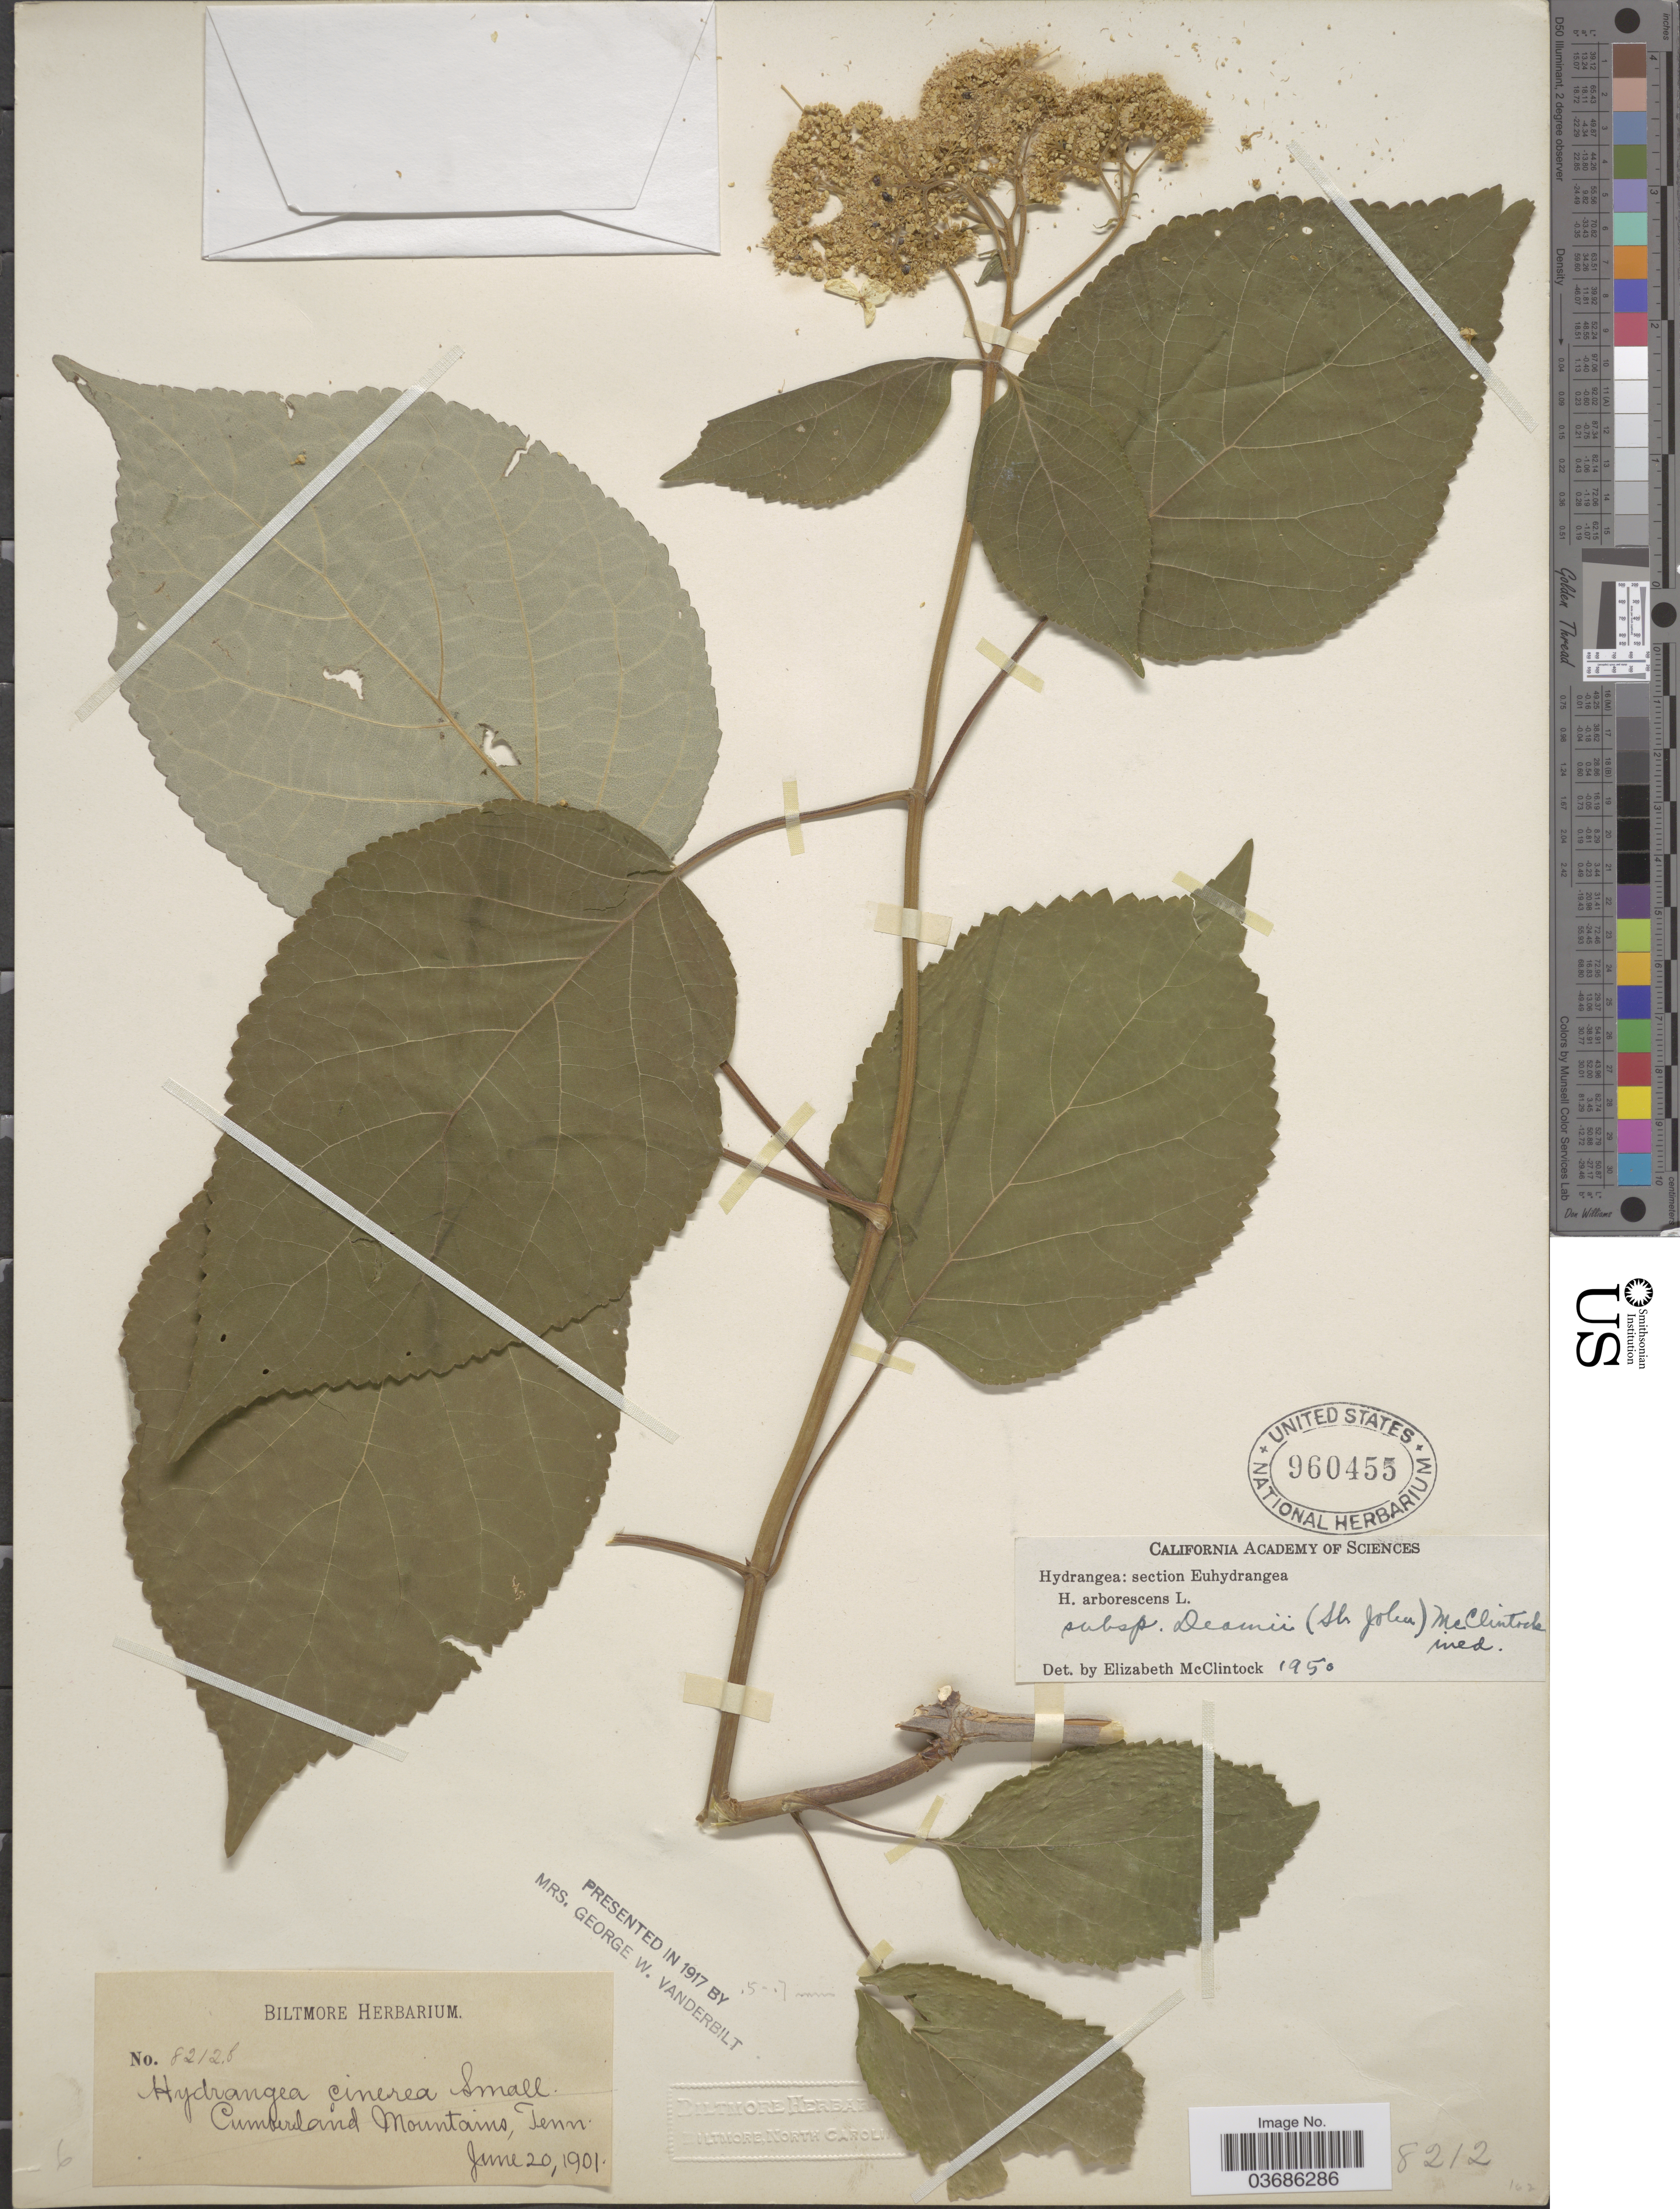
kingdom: Plantae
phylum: Tracheophyta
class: Magnoliopsida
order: Cornales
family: Hydrangeaceae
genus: Hydrangea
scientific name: Hydrangea arborescens var. deamii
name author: H. St. John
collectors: ex herb. Biltmore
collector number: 8212f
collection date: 1901-06-20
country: United States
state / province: Tennessee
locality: Cumberland Mountains.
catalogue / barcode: US 960455